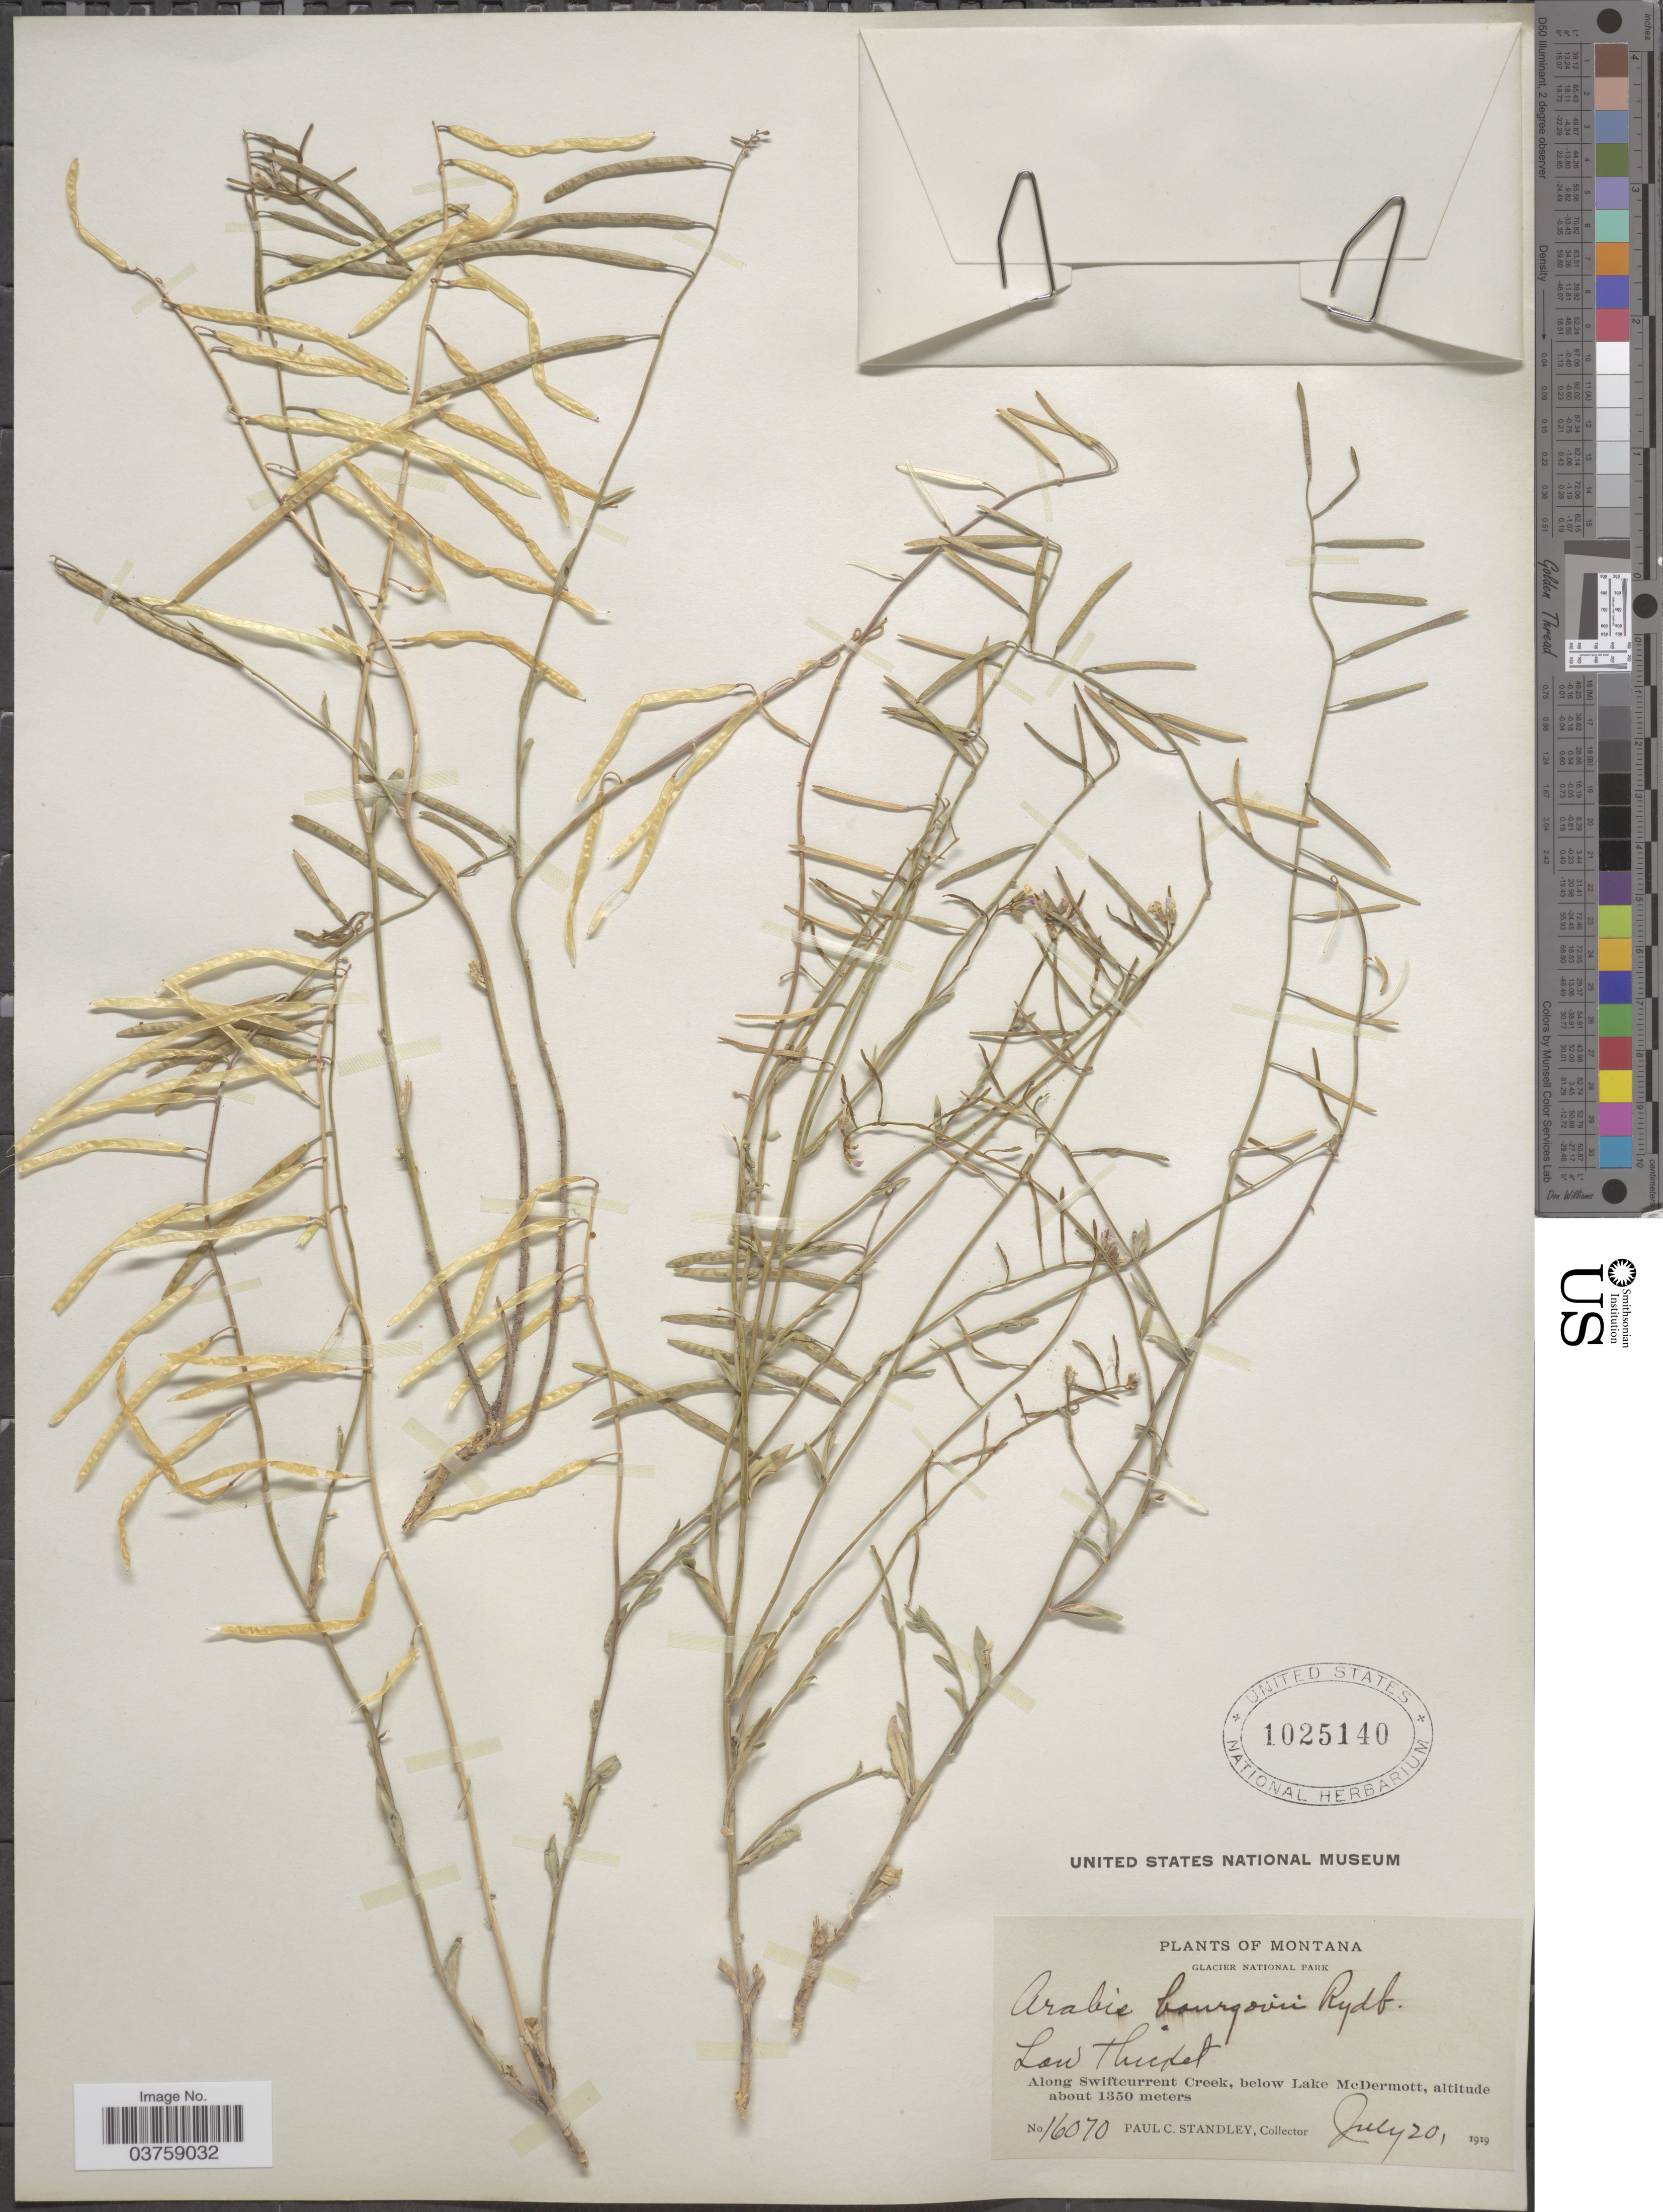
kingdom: Plantae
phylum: Tracheophyta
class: Magnoliopsida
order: Brassicales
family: Brassicaceae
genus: Arabis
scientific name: Arabis sparsiflora var. subvillosa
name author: (S. Watson) Rollins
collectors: P. C. Standley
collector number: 16070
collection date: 1919-07-20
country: United States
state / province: Montana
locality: Glacier National Park. Along Swiftcurrent Creek, below Lake McDermott.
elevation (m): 1350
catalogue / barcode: US 1025140